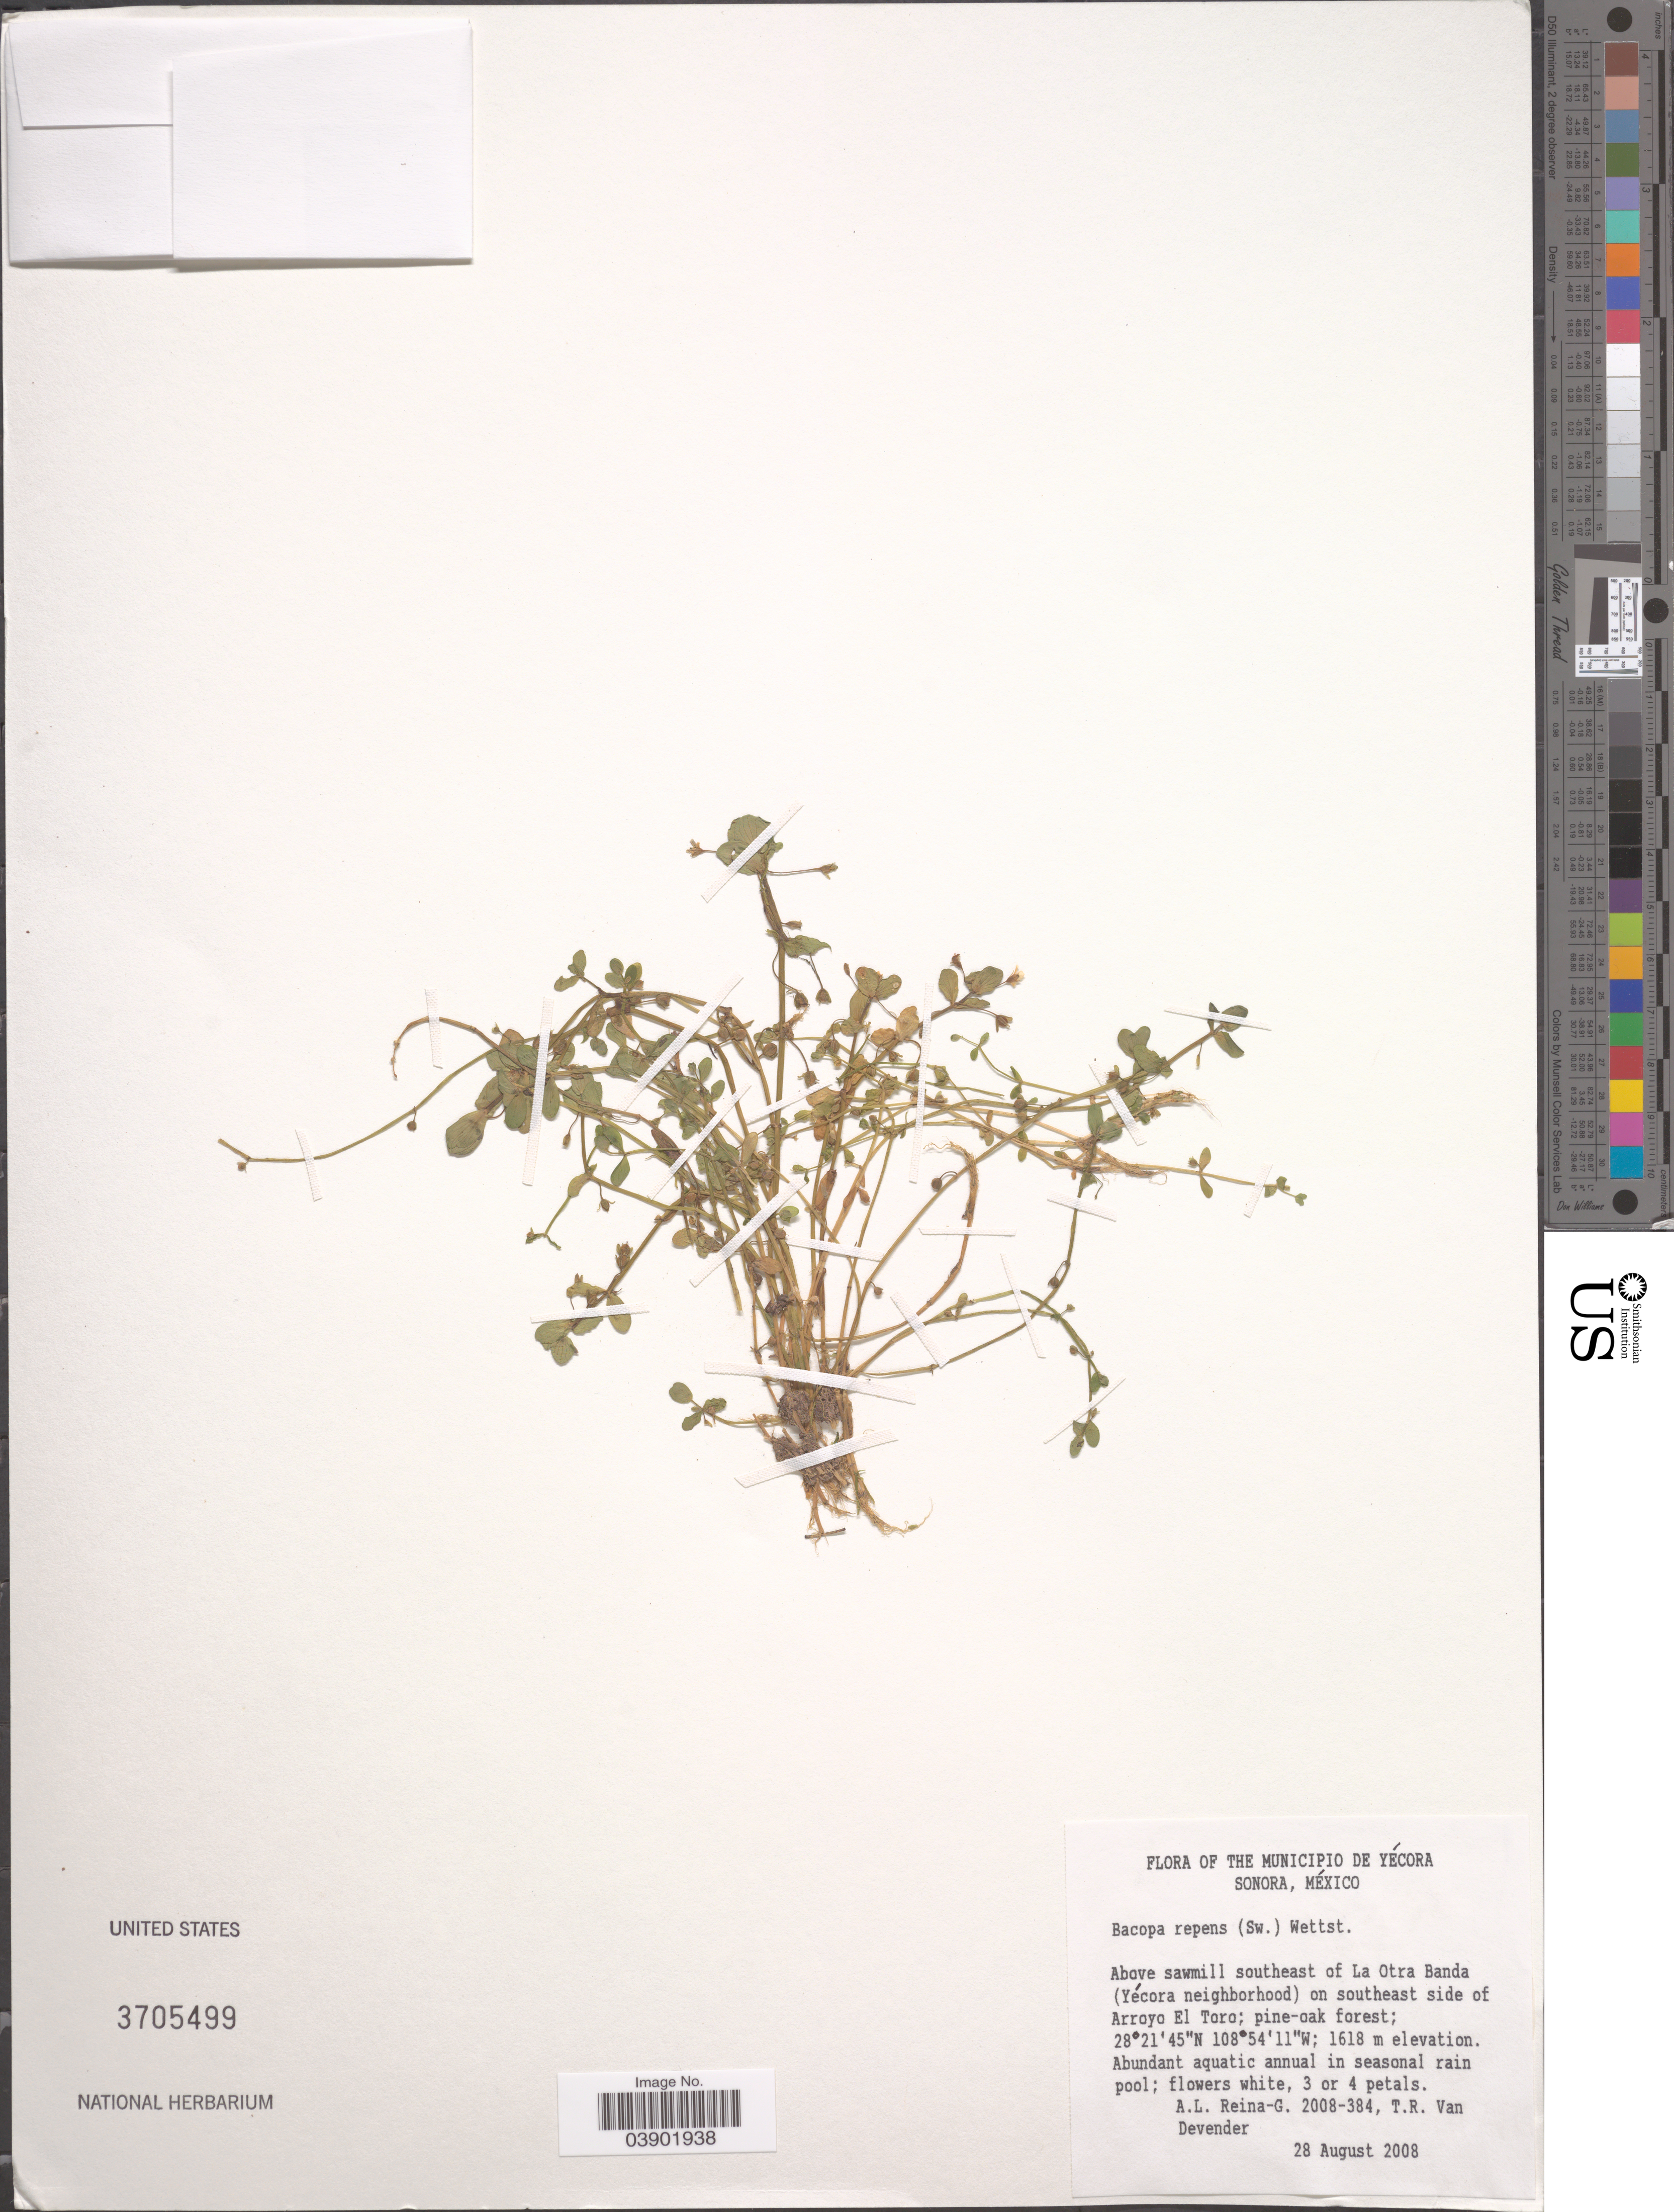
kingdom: Plantae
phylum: Tracheophyta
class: Magnoliopsida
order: Lamiales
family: Plantaginaceae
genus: Bacopa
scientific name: Bacopa repens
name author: (Sw.) Wettst.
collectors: A. L. Reina G. & T. R. Van Devender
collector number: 2008-384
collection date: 2008-08-28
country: Mexico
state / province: Sonora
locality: The Municipio de Yécora. Above sawmill southeast of La Otra Banda (Yécora neighborhood) on southeast side of Arroyo El Toro.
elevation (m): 1618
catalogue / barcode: US 3705499